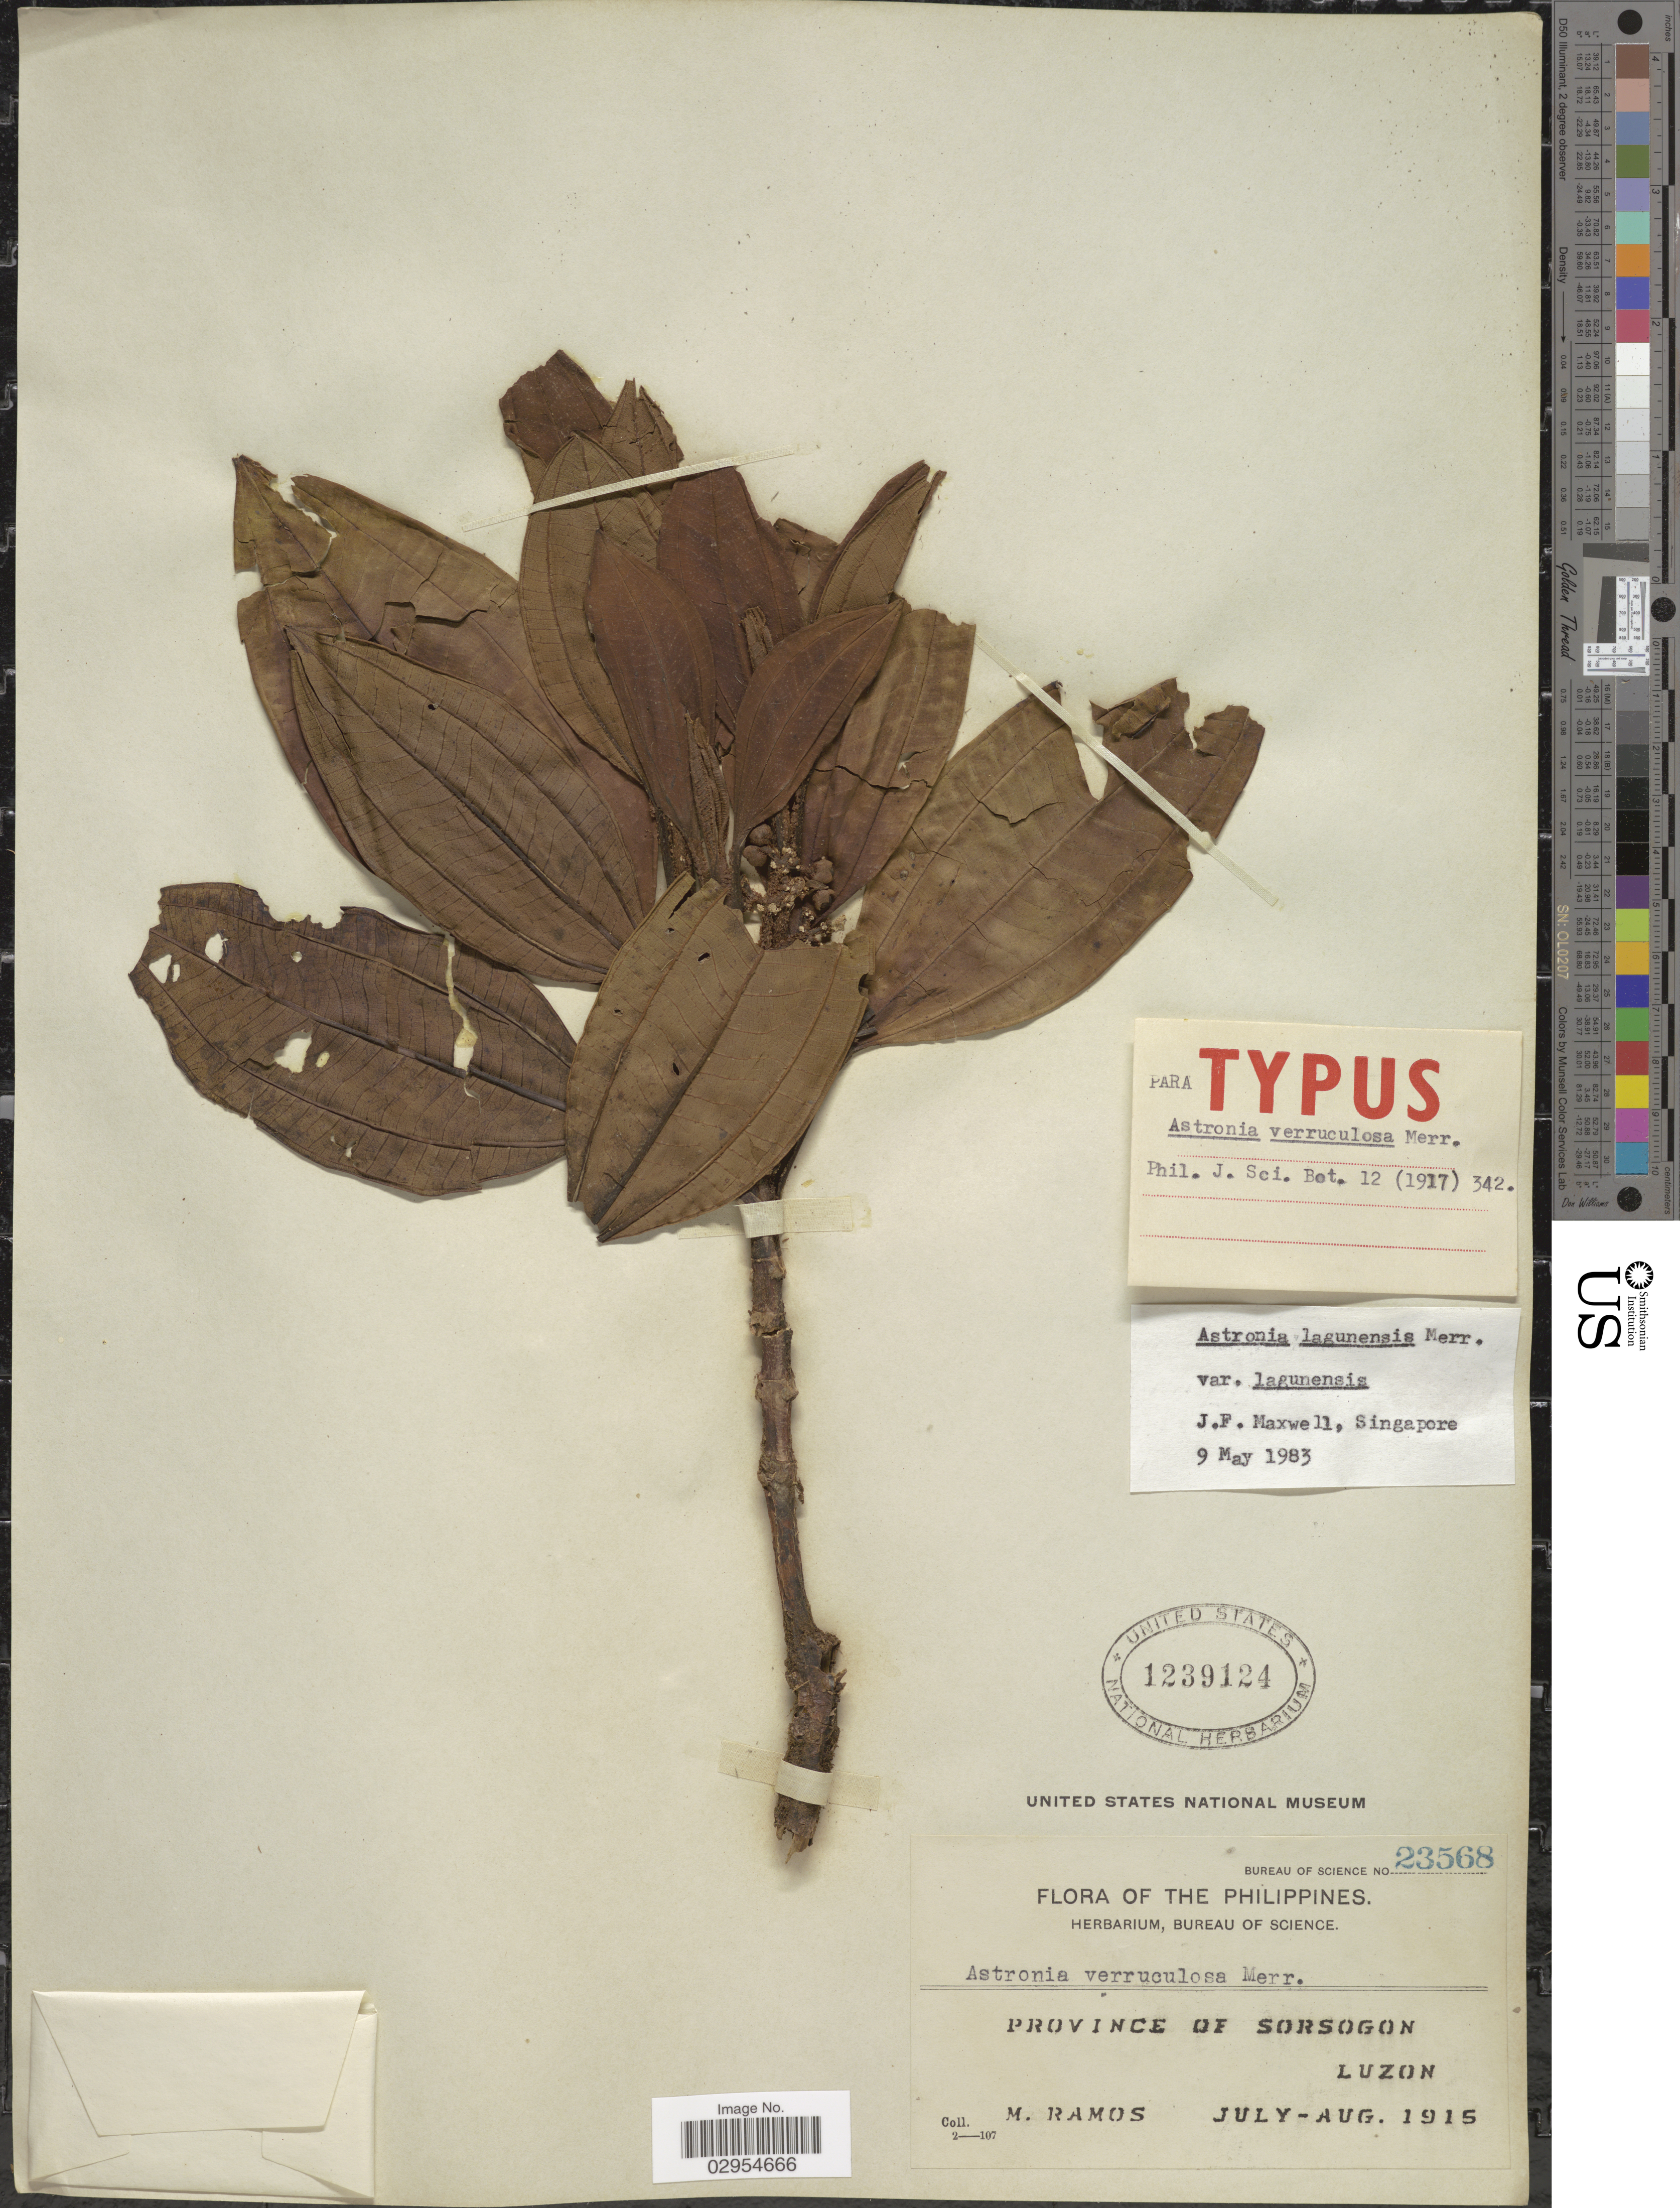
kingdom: Plantae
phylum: Tracheophyta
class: Magnoliopsida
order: Myrtales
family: Melastomataceae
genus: Astronia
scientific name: Astronia lagunensis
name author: Merr.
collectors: M. Ramos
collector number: Bureau of Science 23568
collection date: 1915-07/1915-08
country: Philippines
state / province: Bicol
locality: Province of Sorsogon, Luzon.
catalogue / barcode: US 1239124